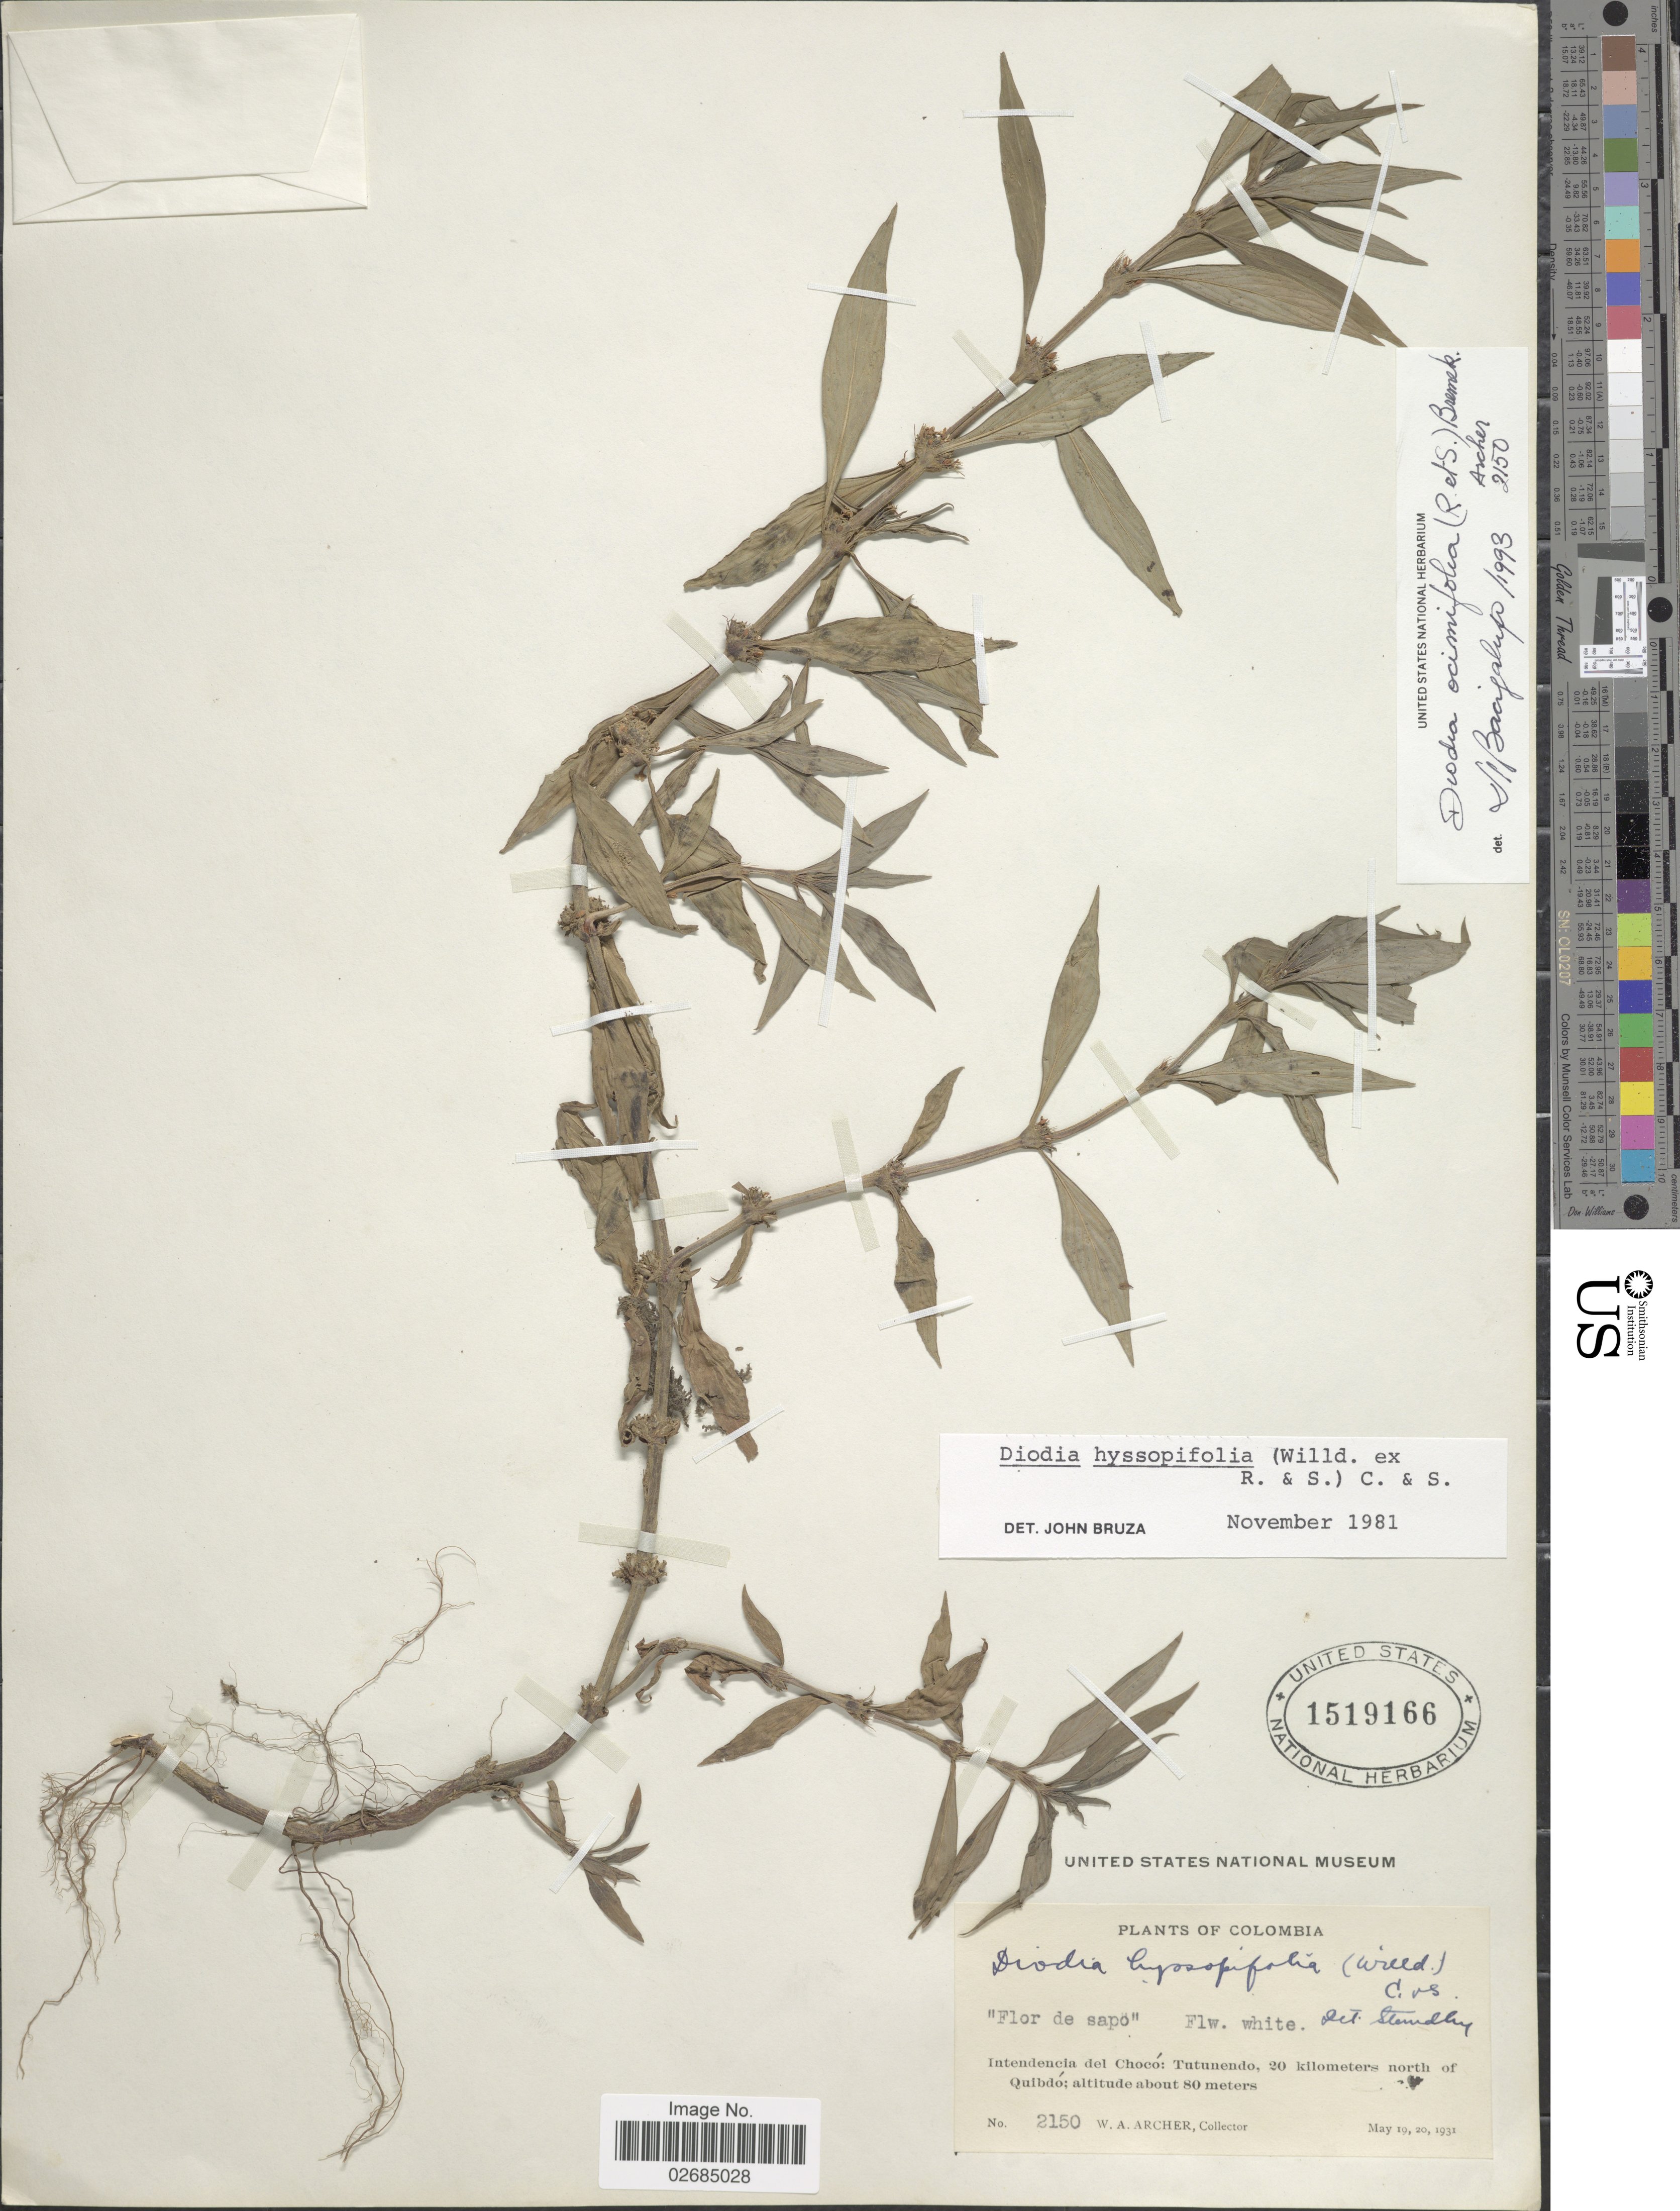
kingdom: Plantae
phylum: Tracheophyta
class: Magnoliopsida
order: Gentianales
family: Rubiaceae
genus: Diodia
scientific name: Diodia ocimifolia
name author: (Willd. ex Roem. & Schult.) Bremek.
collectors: W. A. Archer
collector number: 2150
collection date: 1931-05-19/1931-05-20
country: Colombia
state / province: Chocó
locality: Flor de sapo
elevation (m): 80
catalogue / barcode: US 1519166